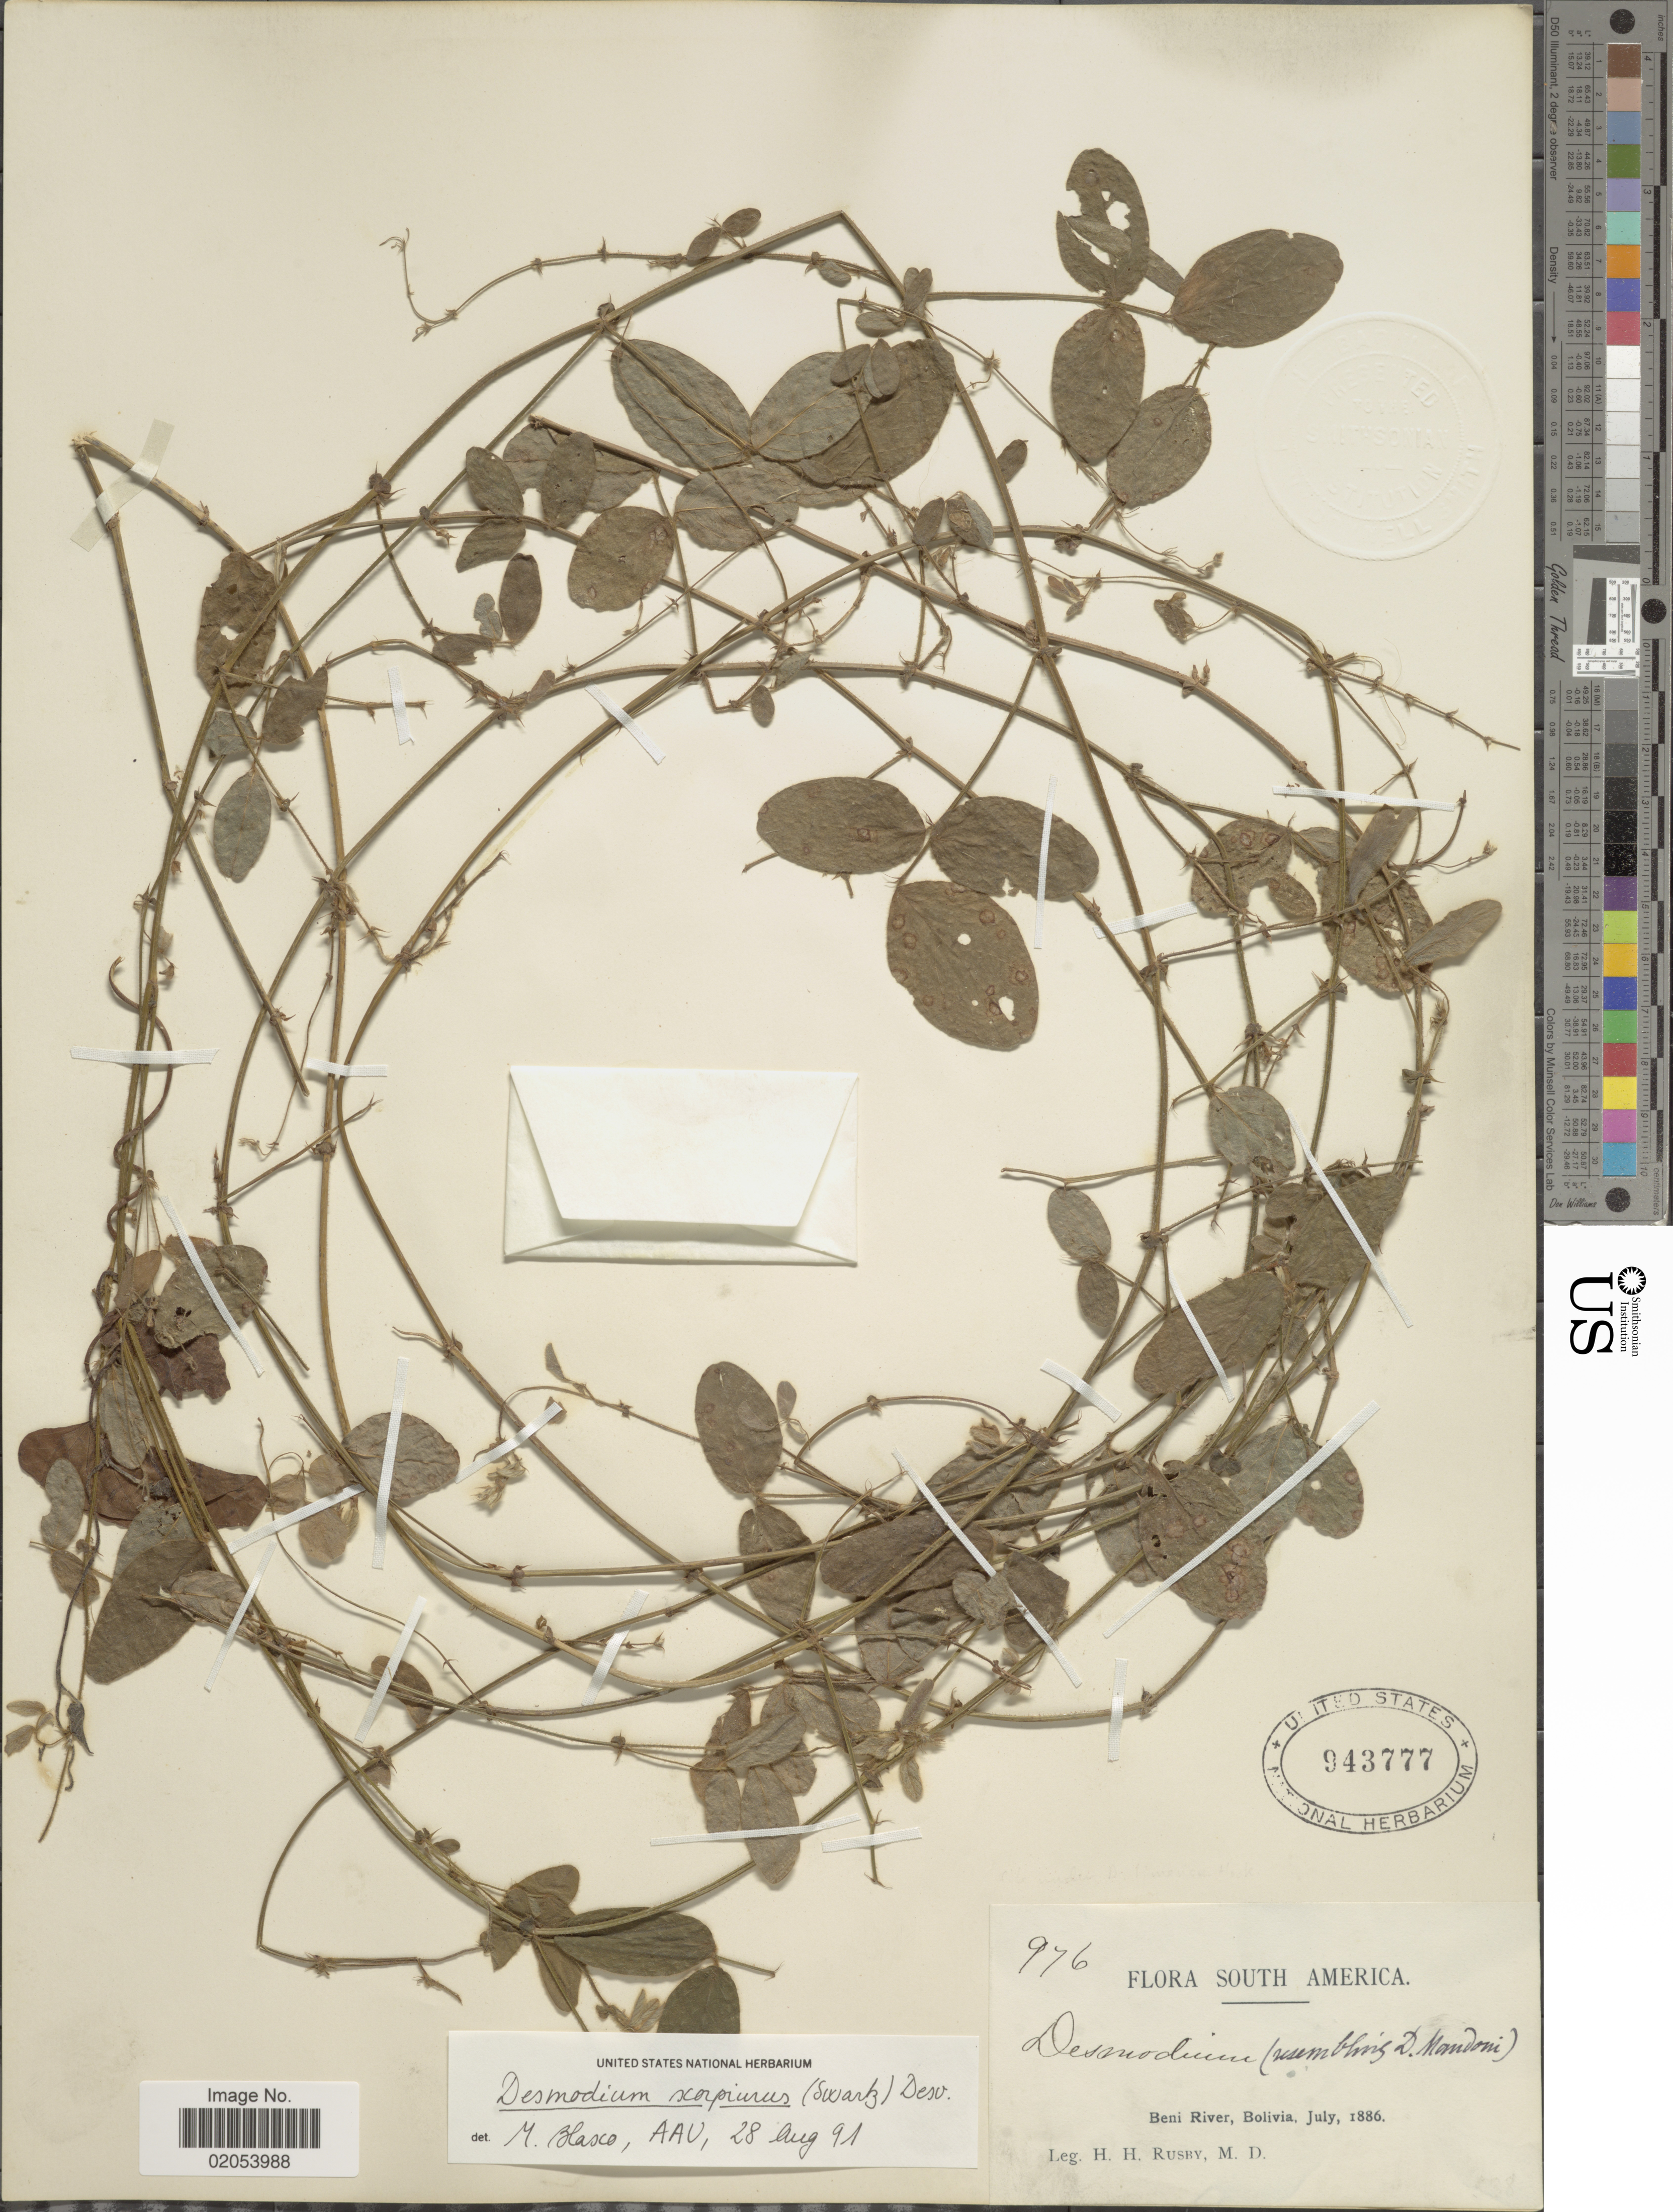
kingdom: Plantae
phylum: Tracheophyta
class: Magnoliopsida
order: Fabales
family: Fabaceae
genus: Desmodium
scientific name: Desmodium scorpiurus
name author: (Sw.) Desv. ex DC.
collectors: H. H. Rusby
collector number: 976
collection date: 1886-07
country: Bolivia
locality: Beni River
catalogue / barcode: US 943777